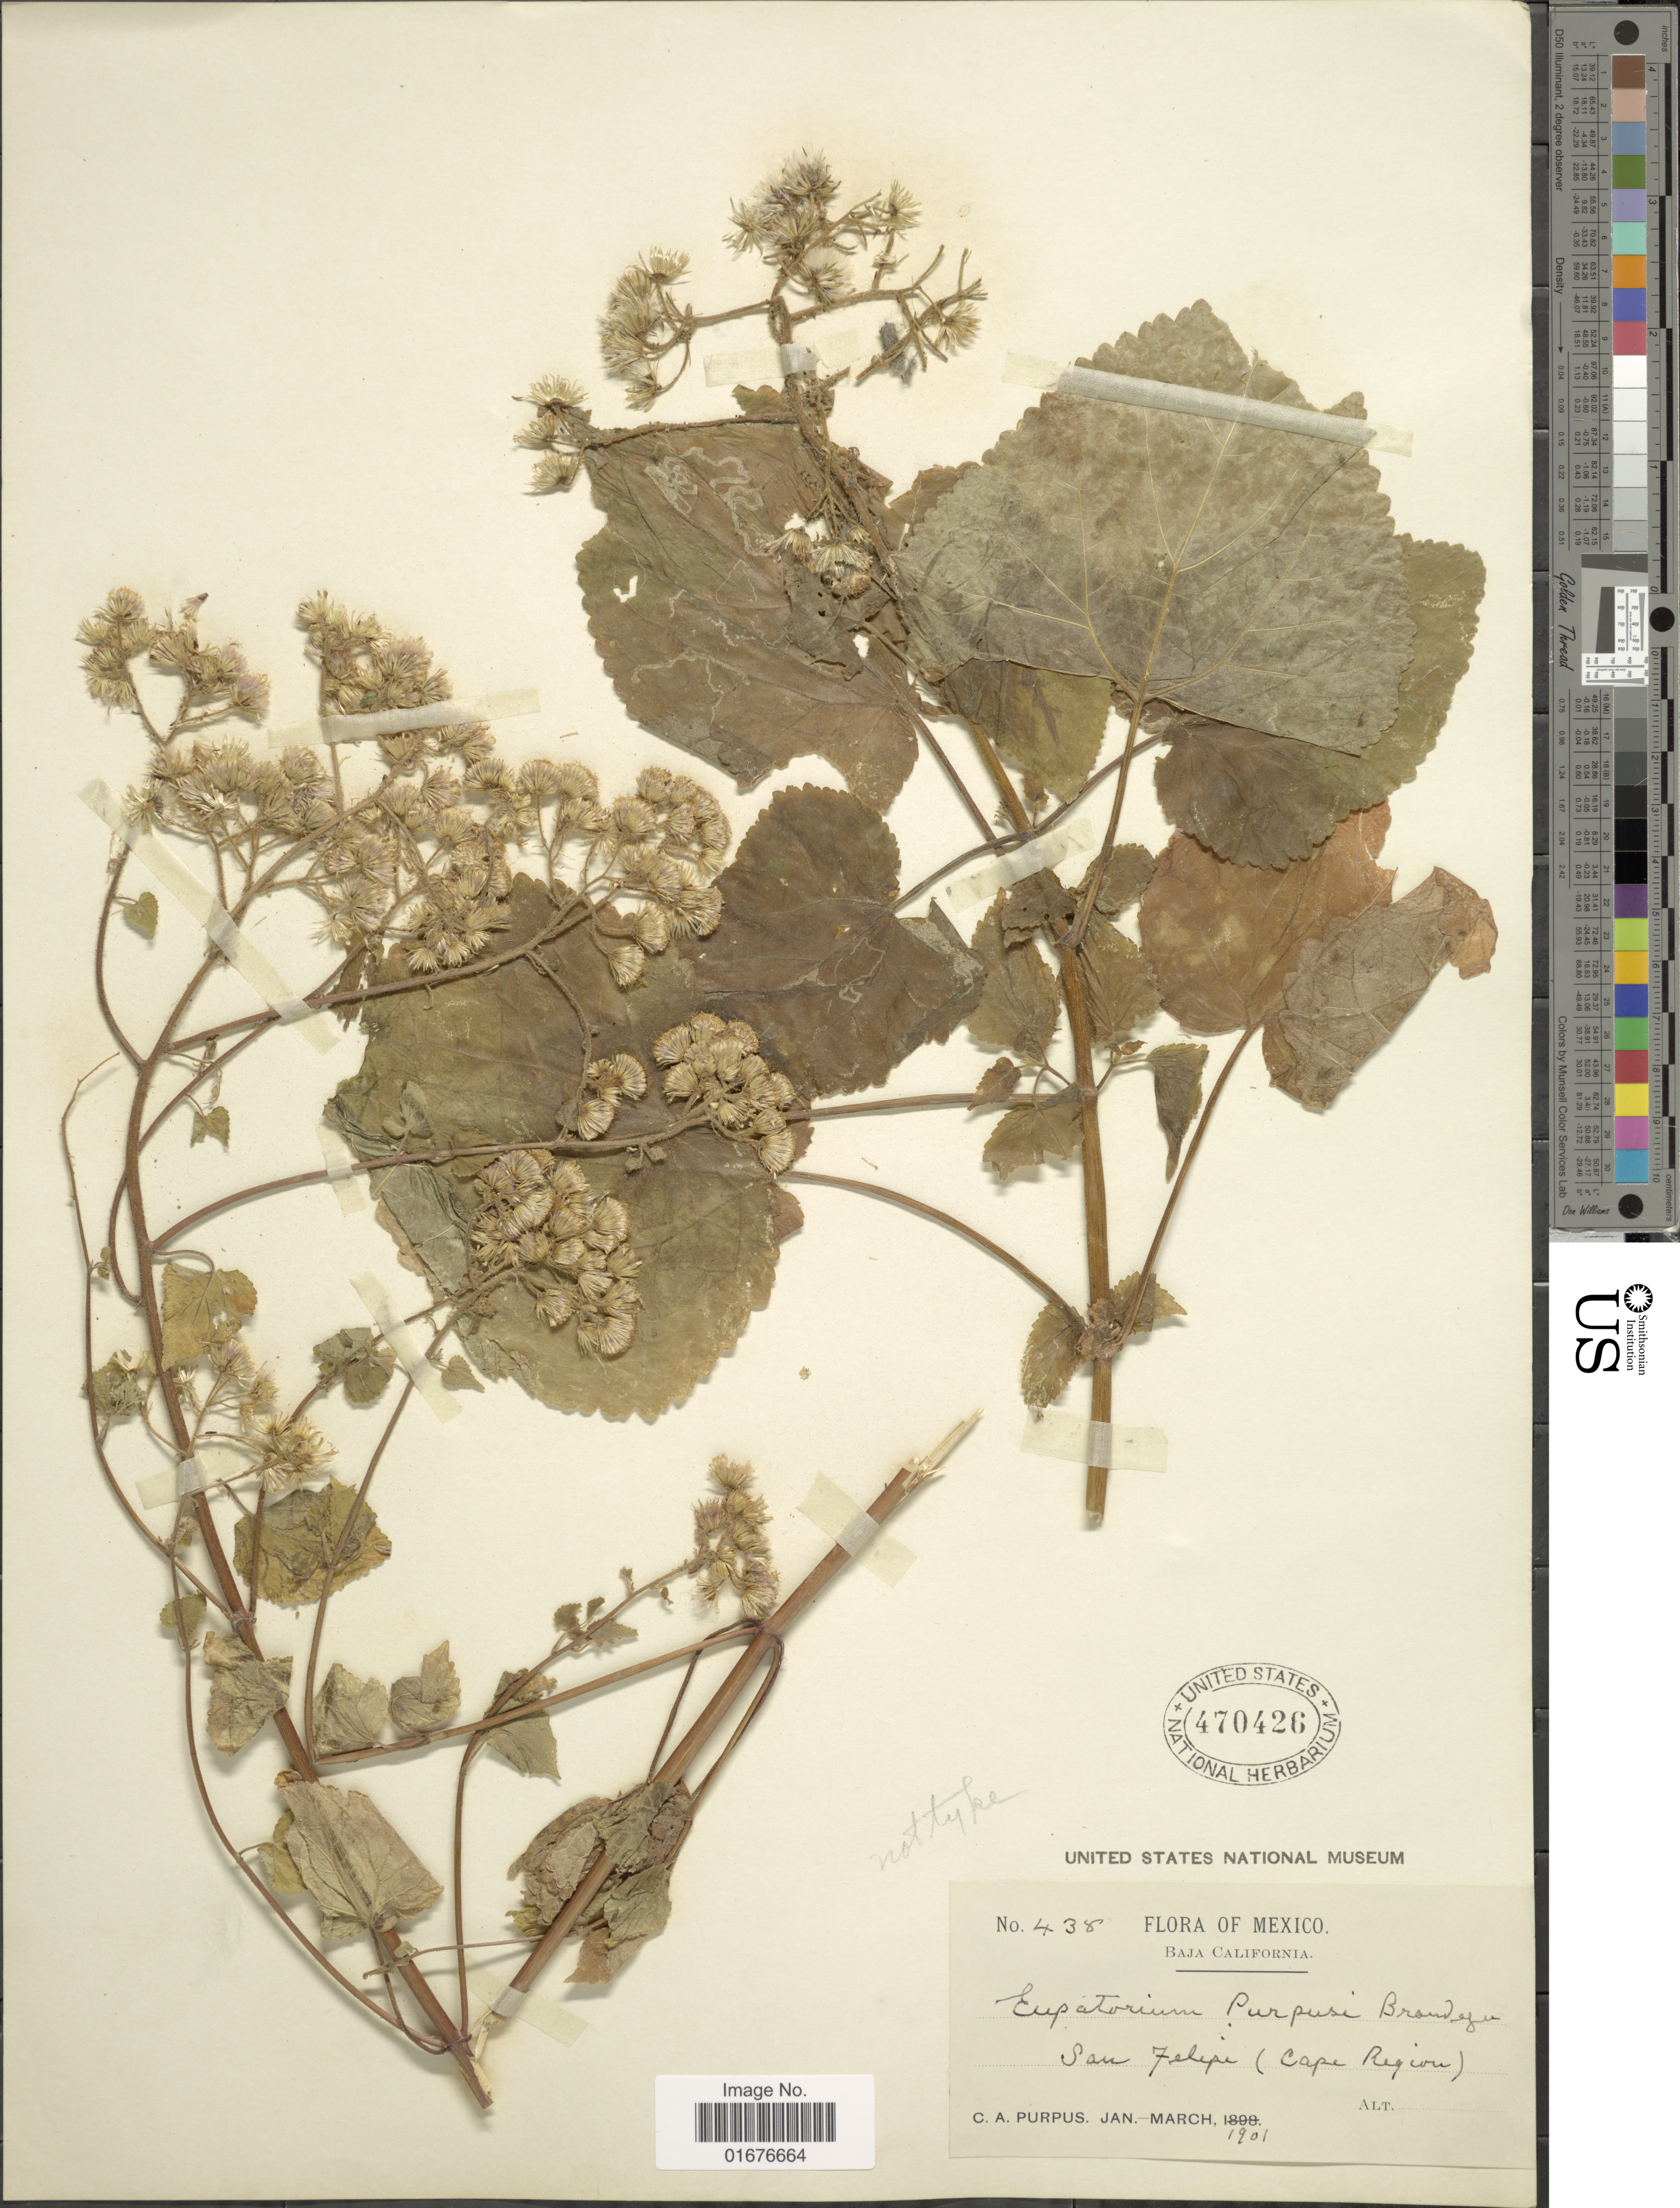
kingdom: Plantae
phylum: Tracheophyta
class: Magnoliopsida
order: Asterales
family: Asteraceae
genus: Ageratina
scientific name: Ageratina purpusii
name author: (Brandegee) R.M. King & H. Rob.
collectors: C. A. Purpus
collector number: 438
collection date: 1901-01/1901-03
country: Mexico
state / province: Baja California Sur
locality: San Felipe (Cape Region)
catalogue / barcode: US 470426